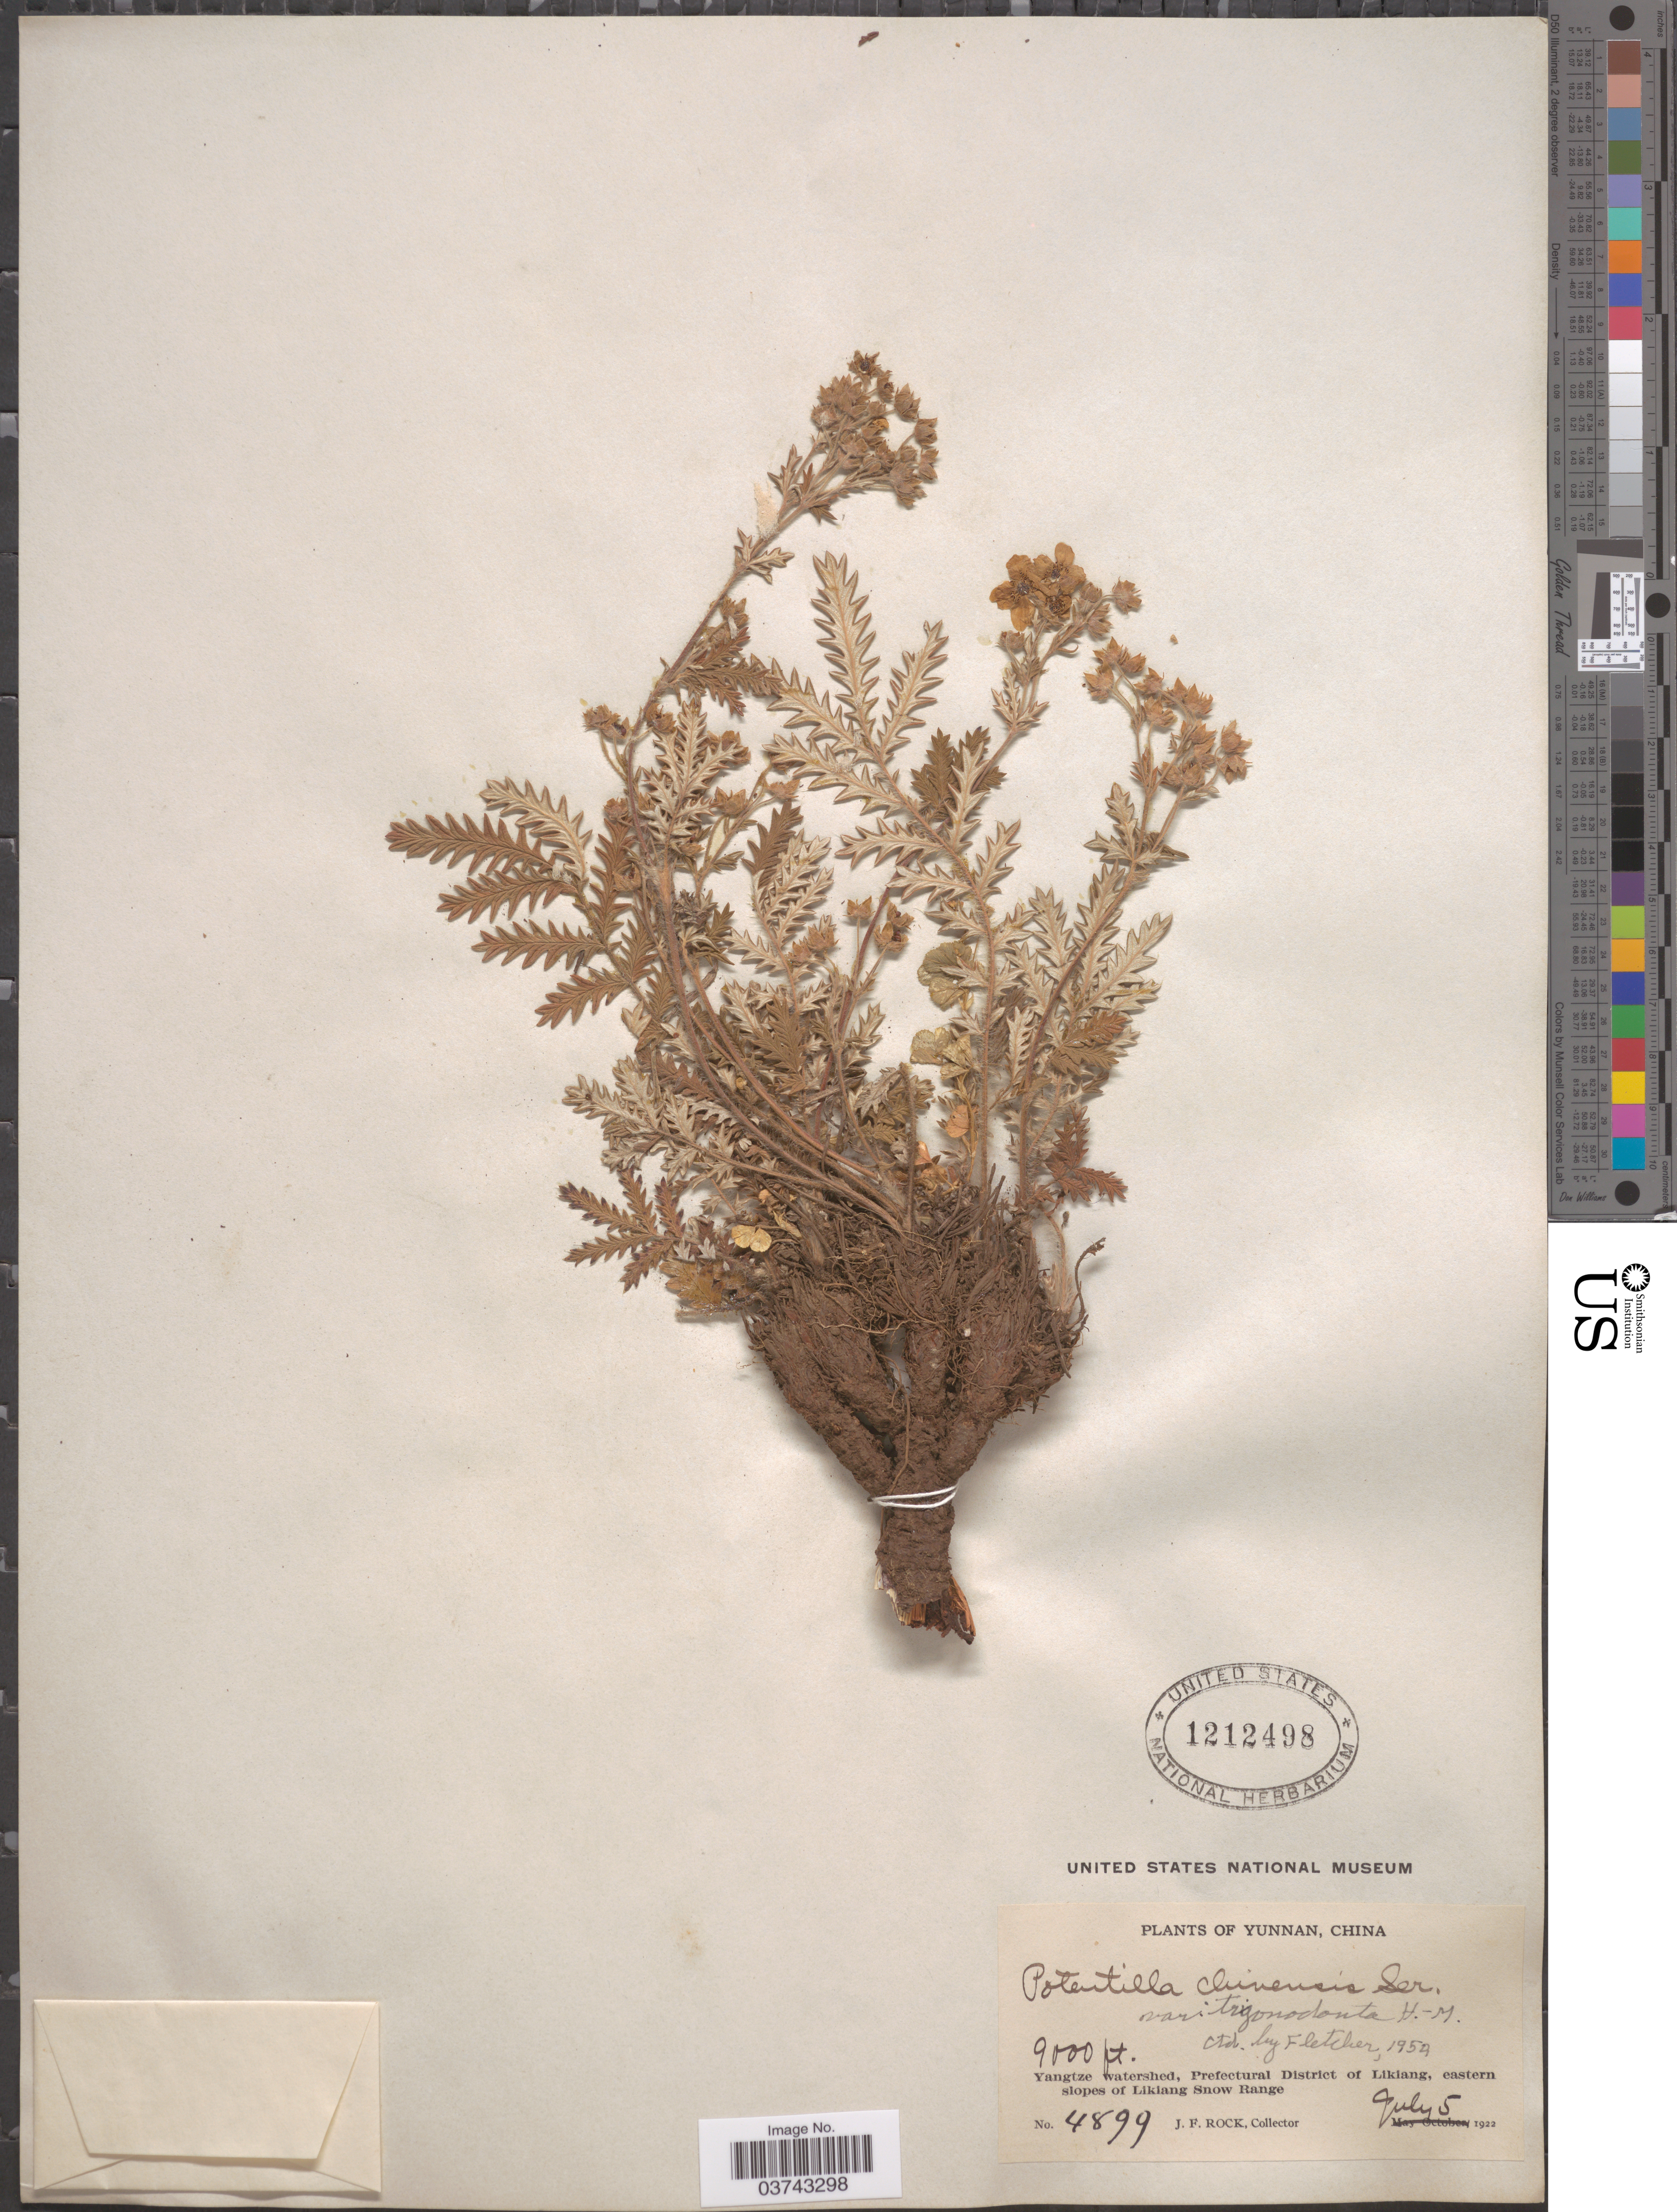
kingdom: Plantae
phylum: Tracheophyta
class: Magnoliopsida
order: Rosales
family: Rosaceae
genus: Potentilla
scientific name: Potentilla chinensis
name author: Ser.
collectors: J. Rock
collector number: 4899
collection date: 1922-07-05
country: China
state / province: Yunnan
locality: Yangtze watershed, Prefectural District of Likiang, eastern slopes of Likiang Snow Range.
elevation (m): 2743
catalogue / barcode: US 1212498